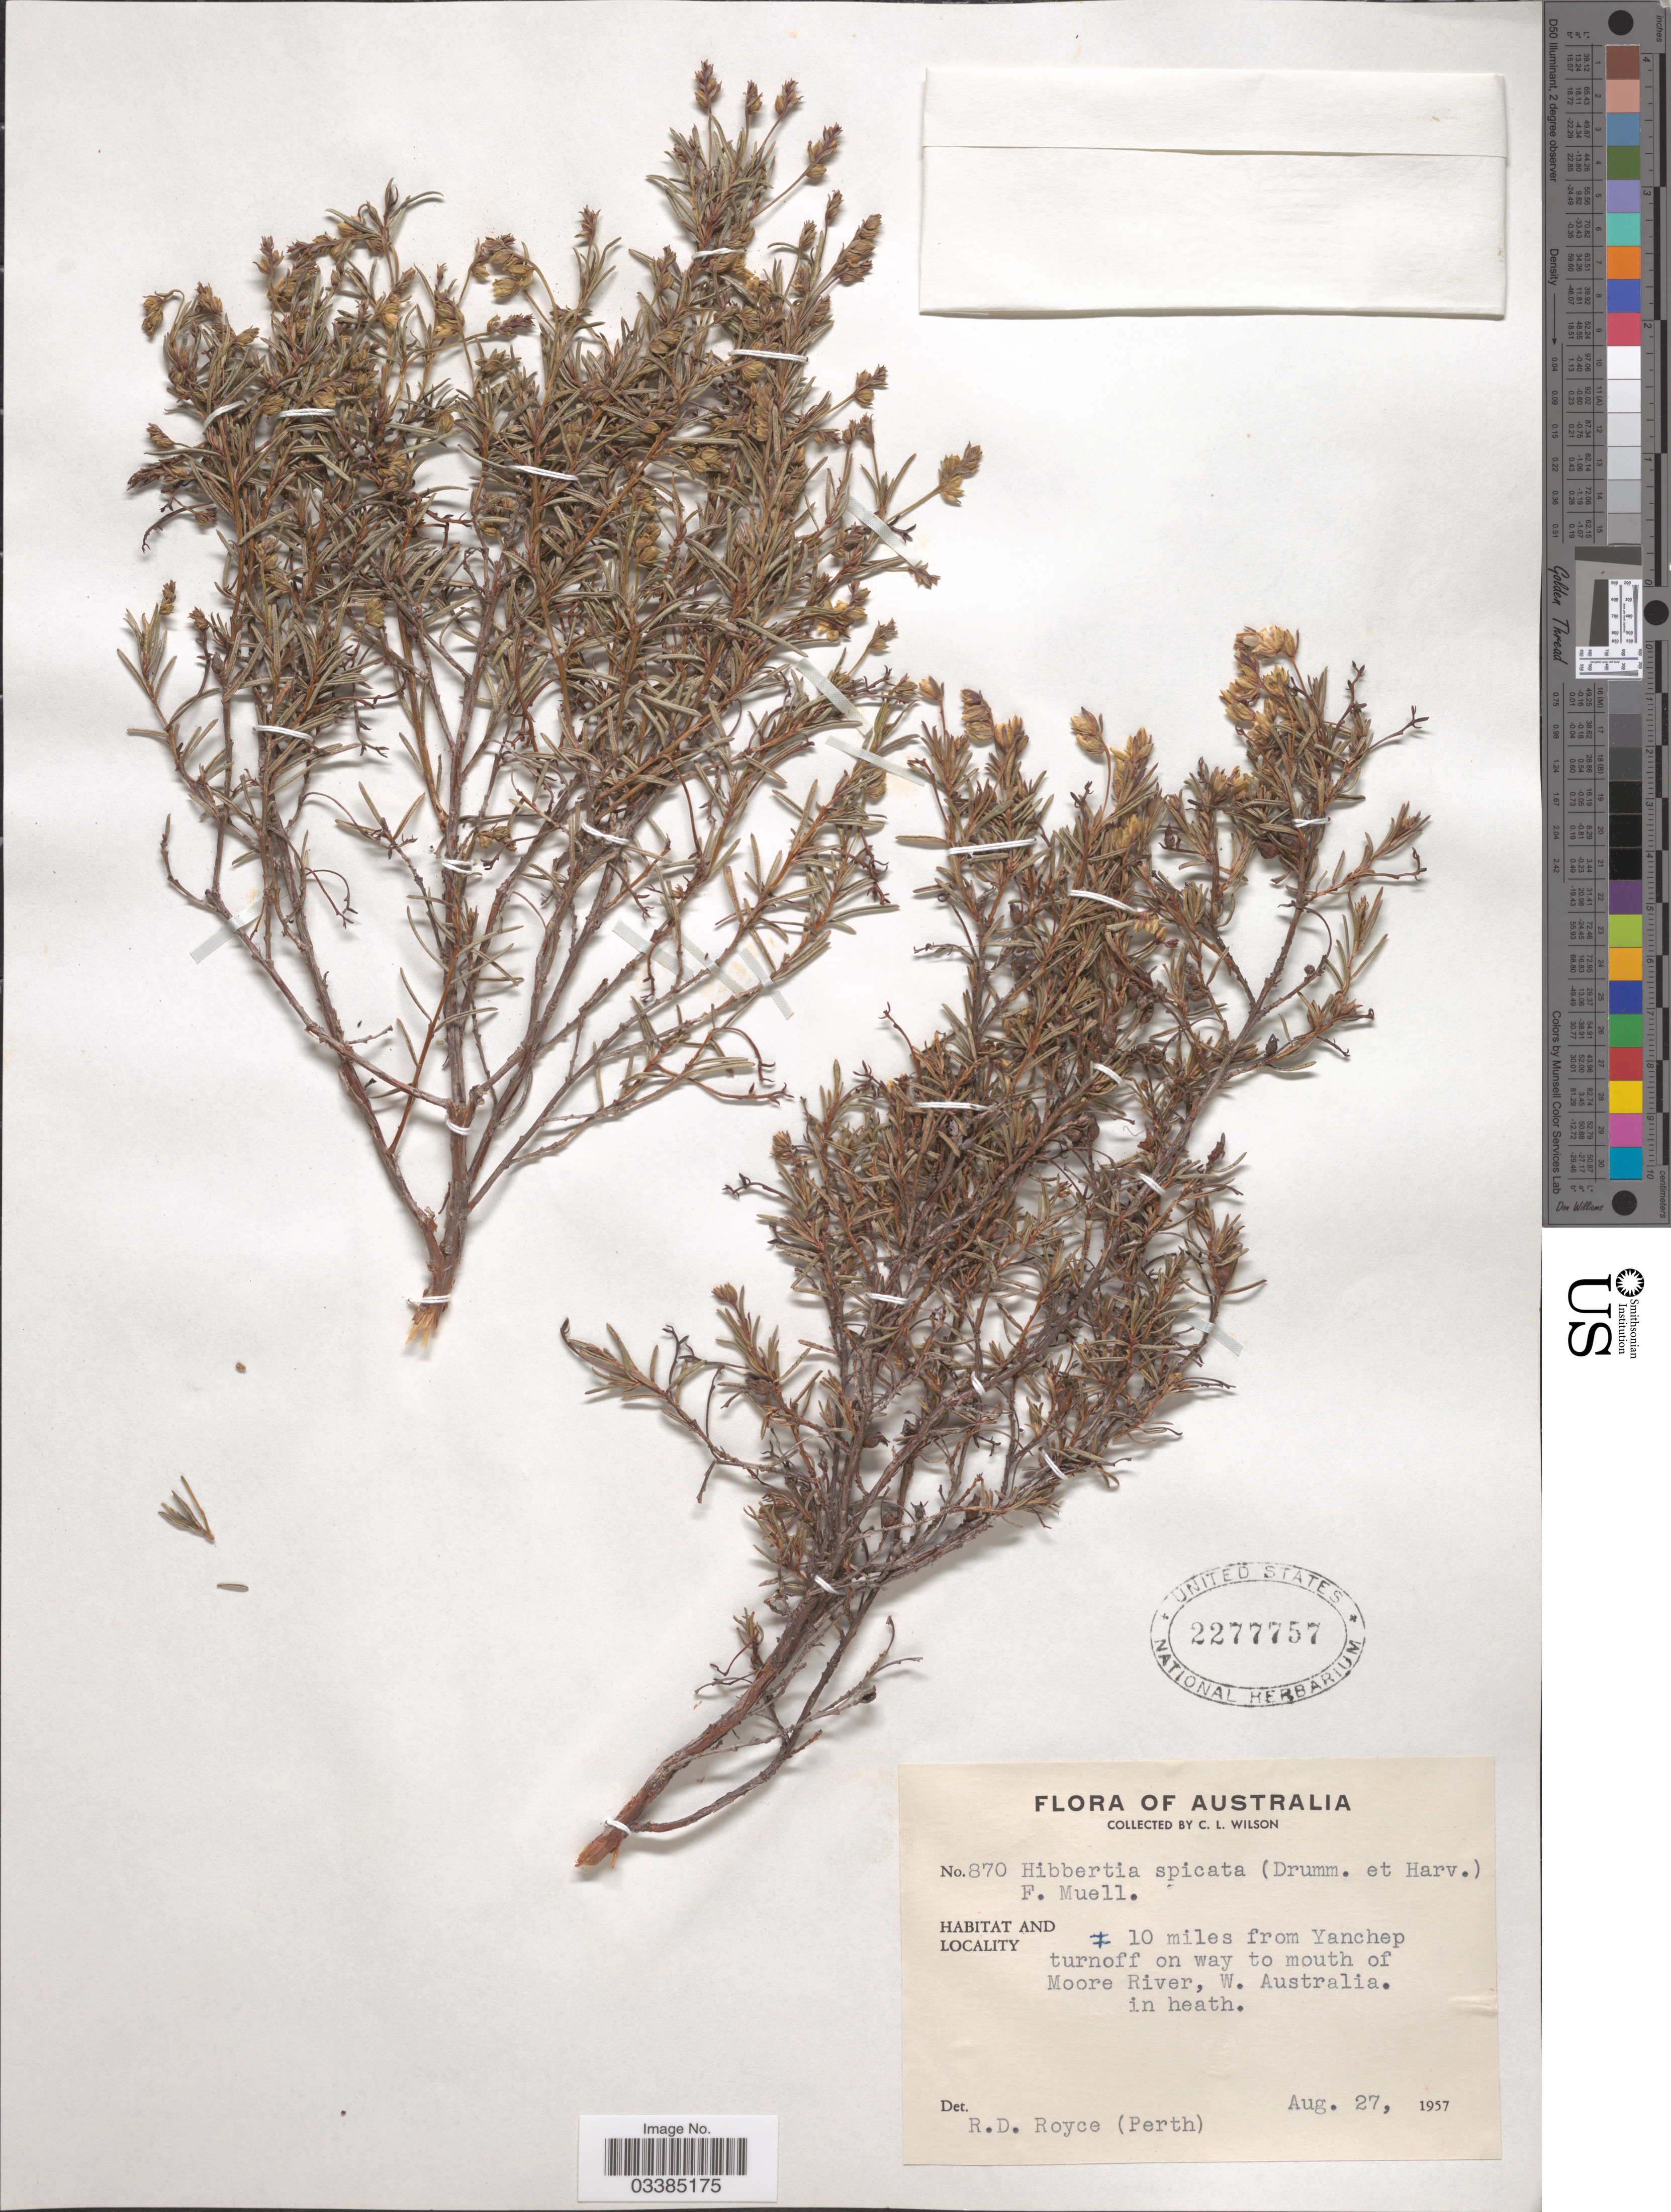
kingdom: Plantae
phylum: Tracheophyta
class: Magnoliopsida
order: Dilleniales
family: Dilleniaceae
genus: Hibbertia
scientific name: Hibbertia spicata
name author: F. Muell.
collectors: C. L. Wilson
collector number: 870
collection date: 1957-08-27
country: Australia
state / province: Western Australia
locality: ± 10 miles from Yanchep turnoff on way to mouth of Moore River, W. Australia. in heath.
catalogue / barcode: US 2277757